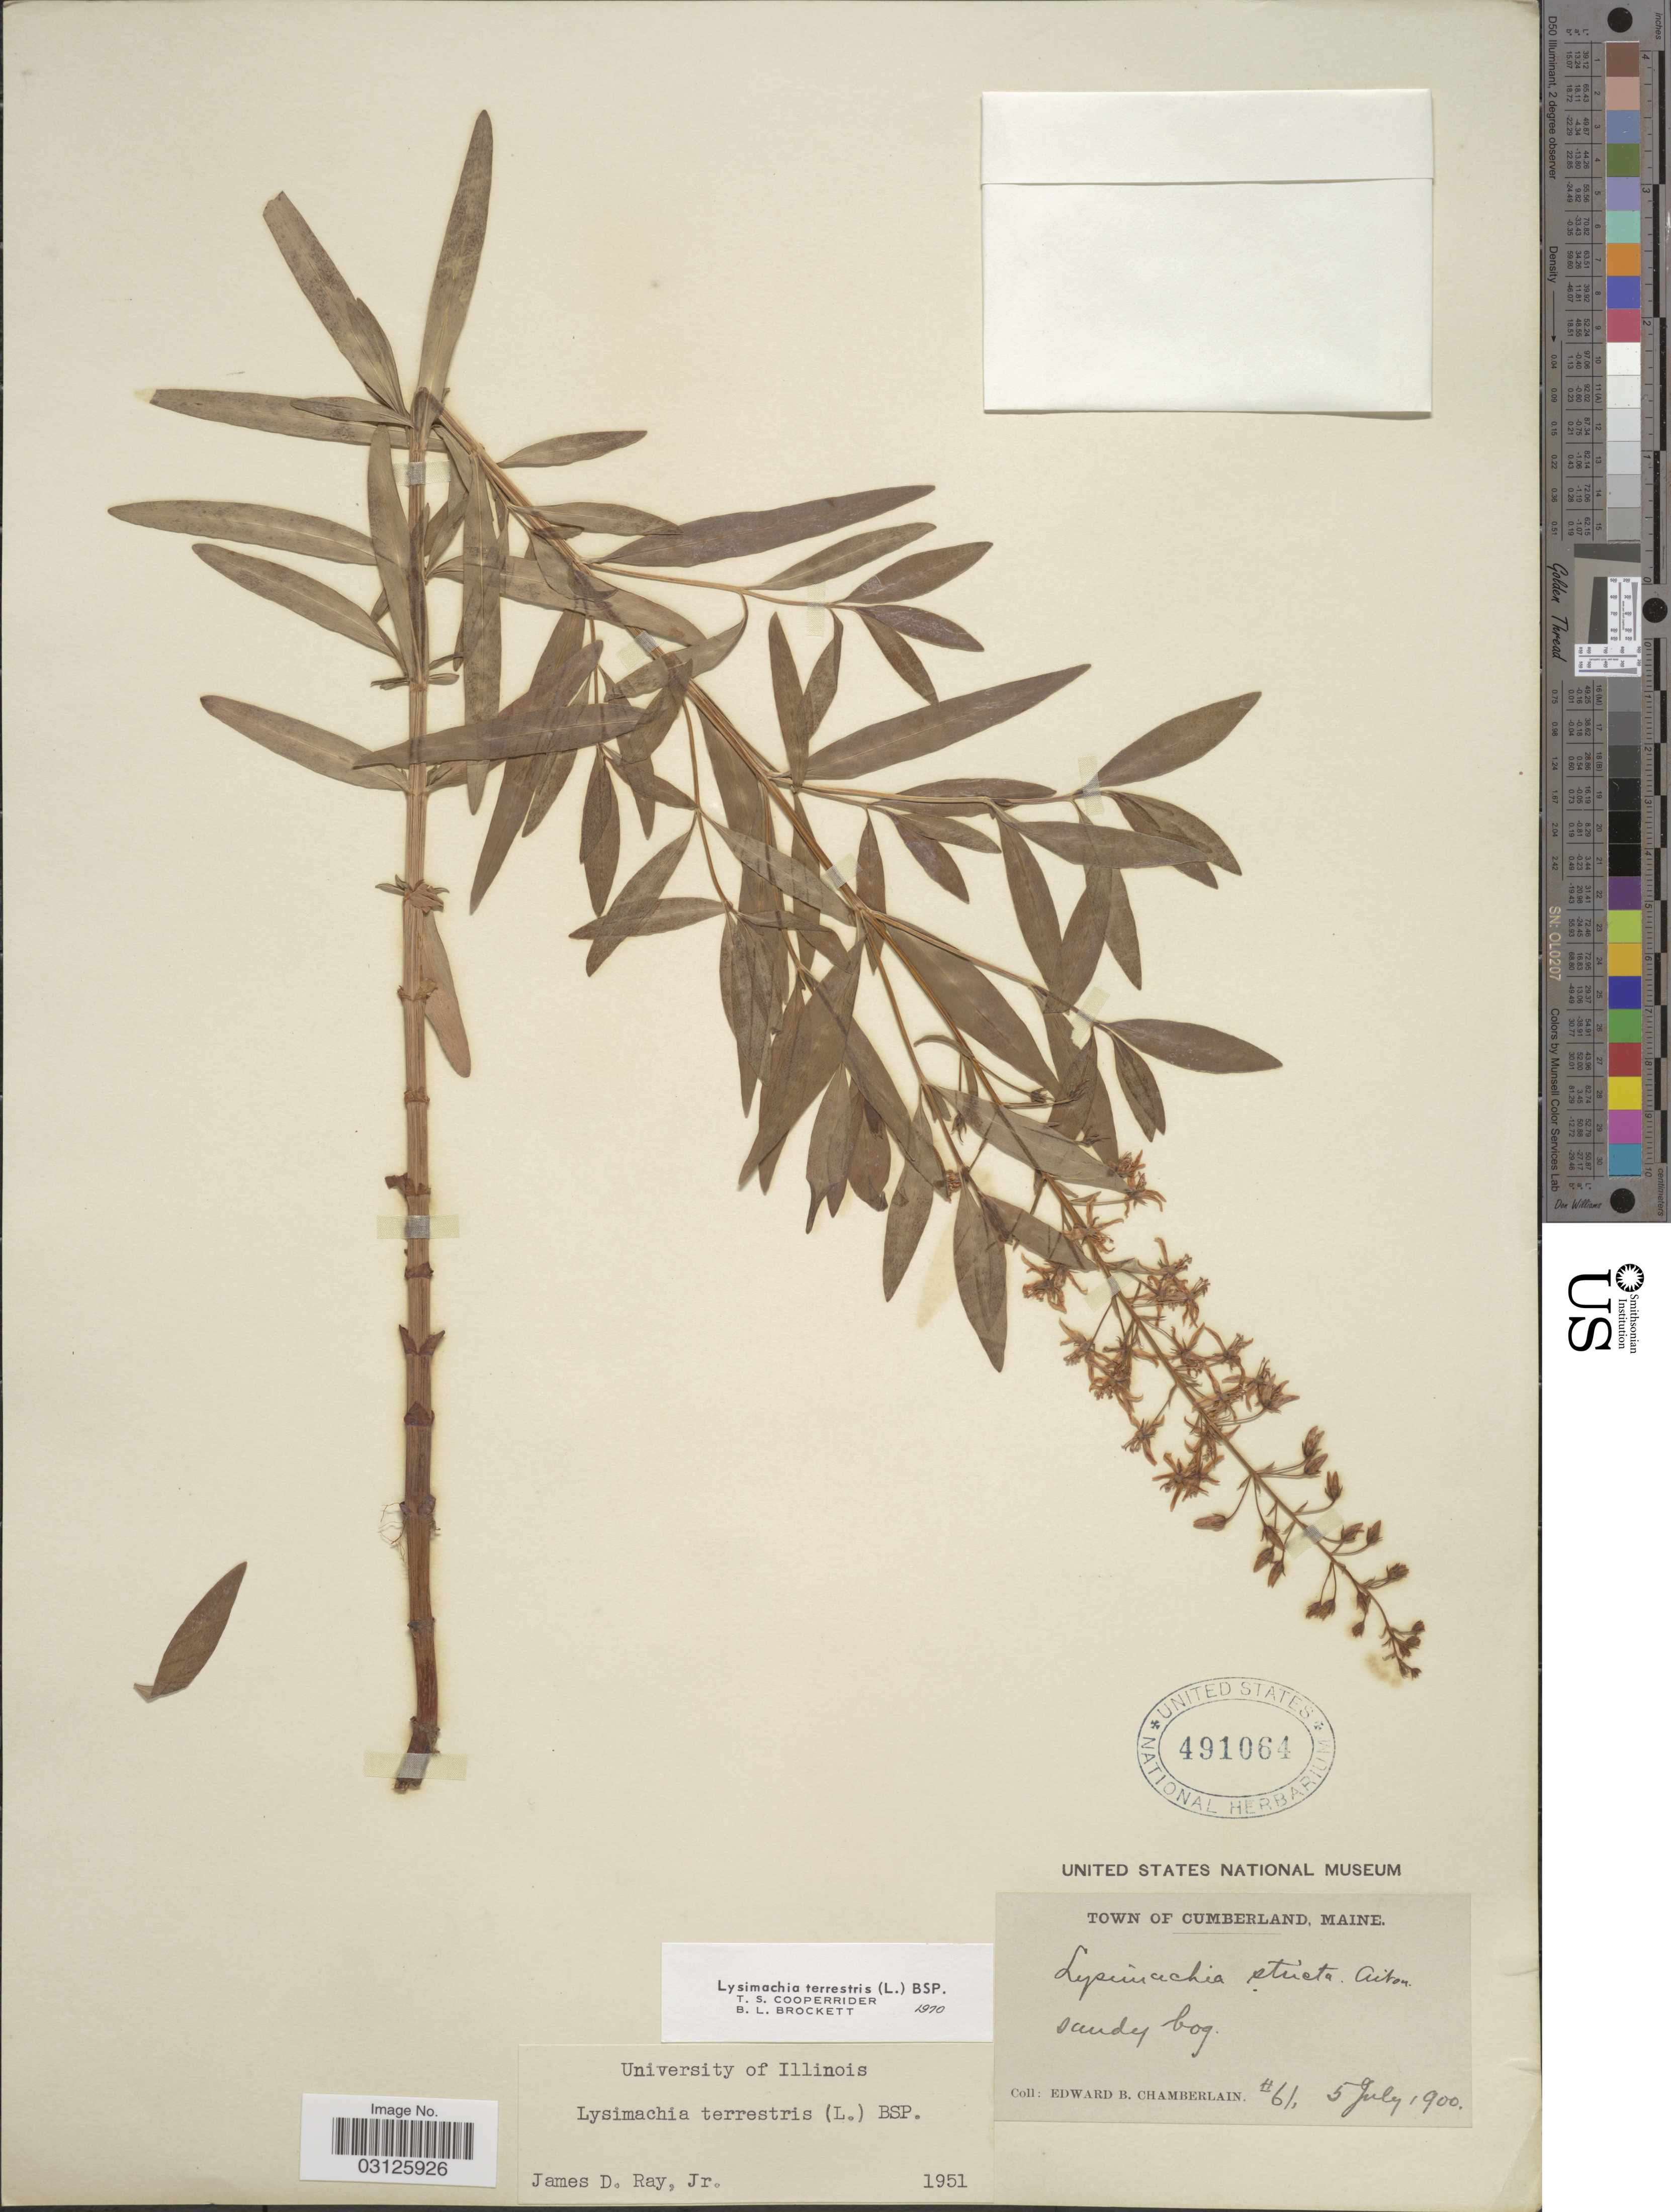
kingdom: Plantae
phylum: Tracheophyta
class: Magnoliopsida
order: Ericales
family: Primulaceae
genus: Lysimachia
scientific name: Lysimachia terrestris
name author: (L.) Britton, Stearns & Poggenb.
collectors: E. Chamberlain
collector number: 61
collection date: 1900-07-05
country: United States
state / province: Maine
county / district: Cumberland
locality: Cumberland.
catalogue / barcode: US 491064